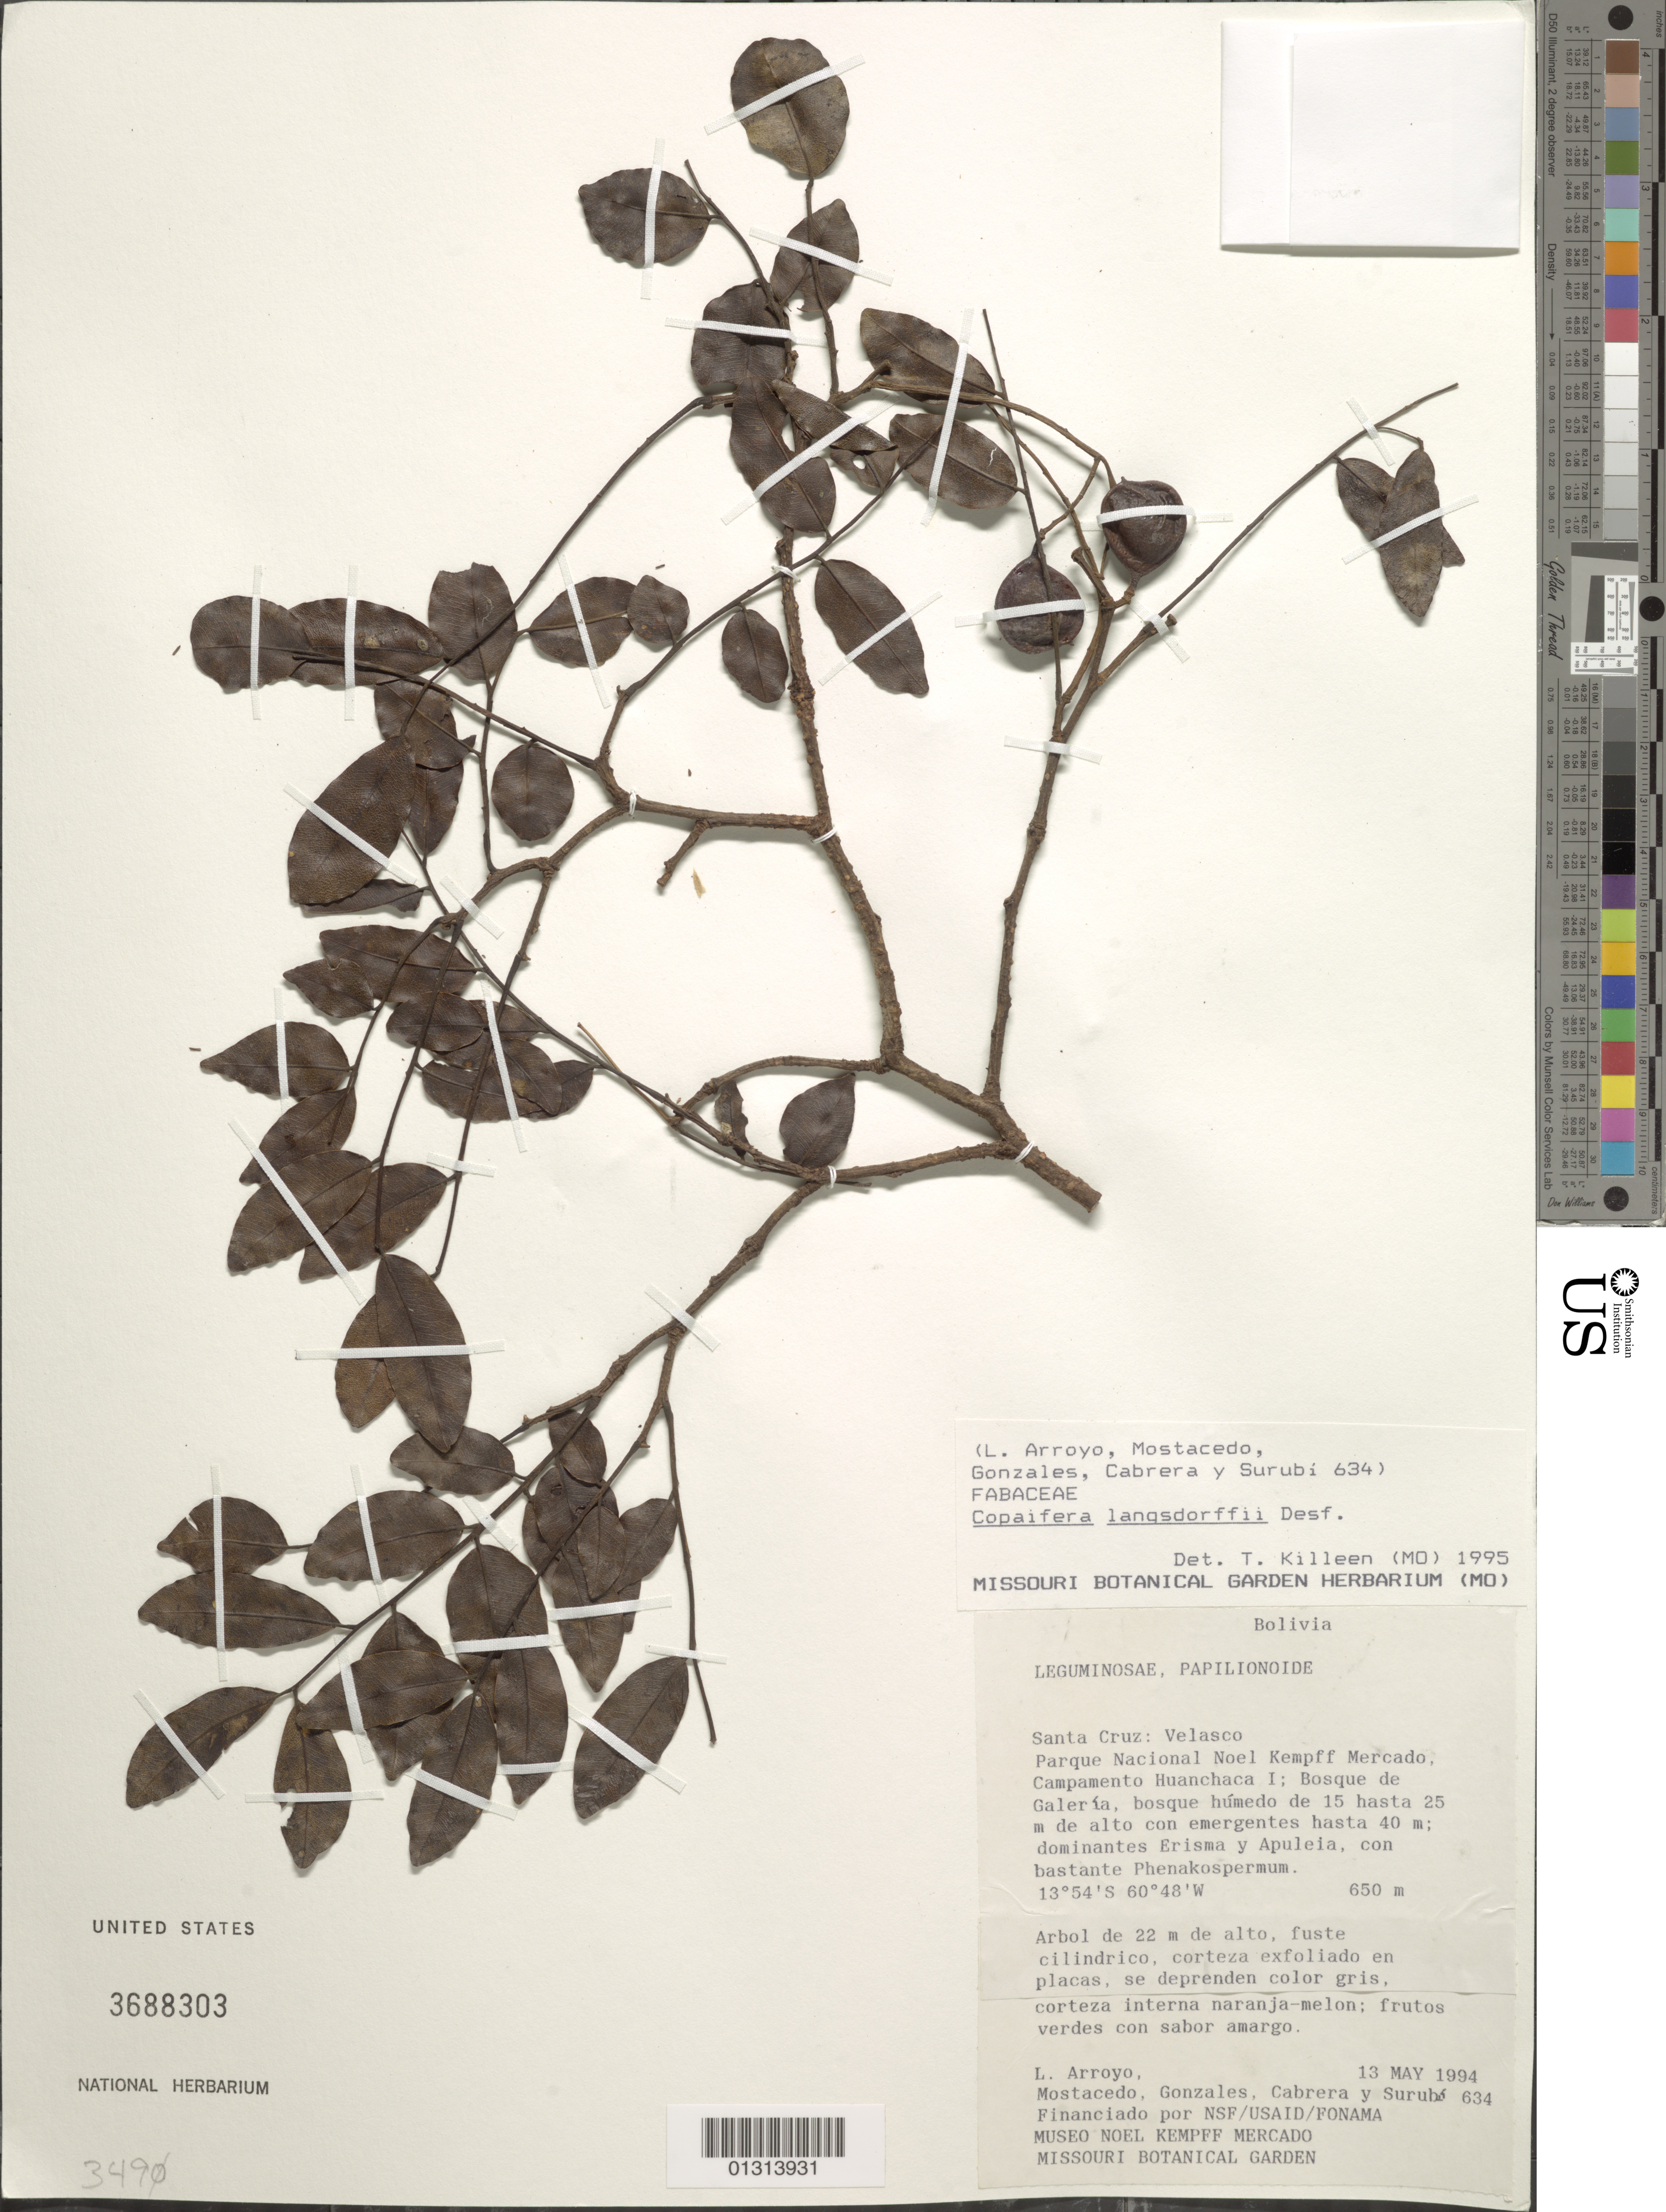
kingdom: Plantae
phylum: Tracheophyta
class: Magnoliopsida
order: Fabales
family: Fabaceae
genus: Copaifera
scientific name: Copaifera langsdorffii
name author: Desf.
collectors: L. Arroyo, Mostacedo, --, Gonzales, --, Cabrera, -- & Surubi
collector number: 634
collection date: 1994-05-13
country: Bolivia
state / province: Santa Cruz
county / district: Velasco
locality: Campamento Huanchaca. Parque National Noel Kempff Mercado.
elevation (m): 650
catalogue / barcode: US 3688303